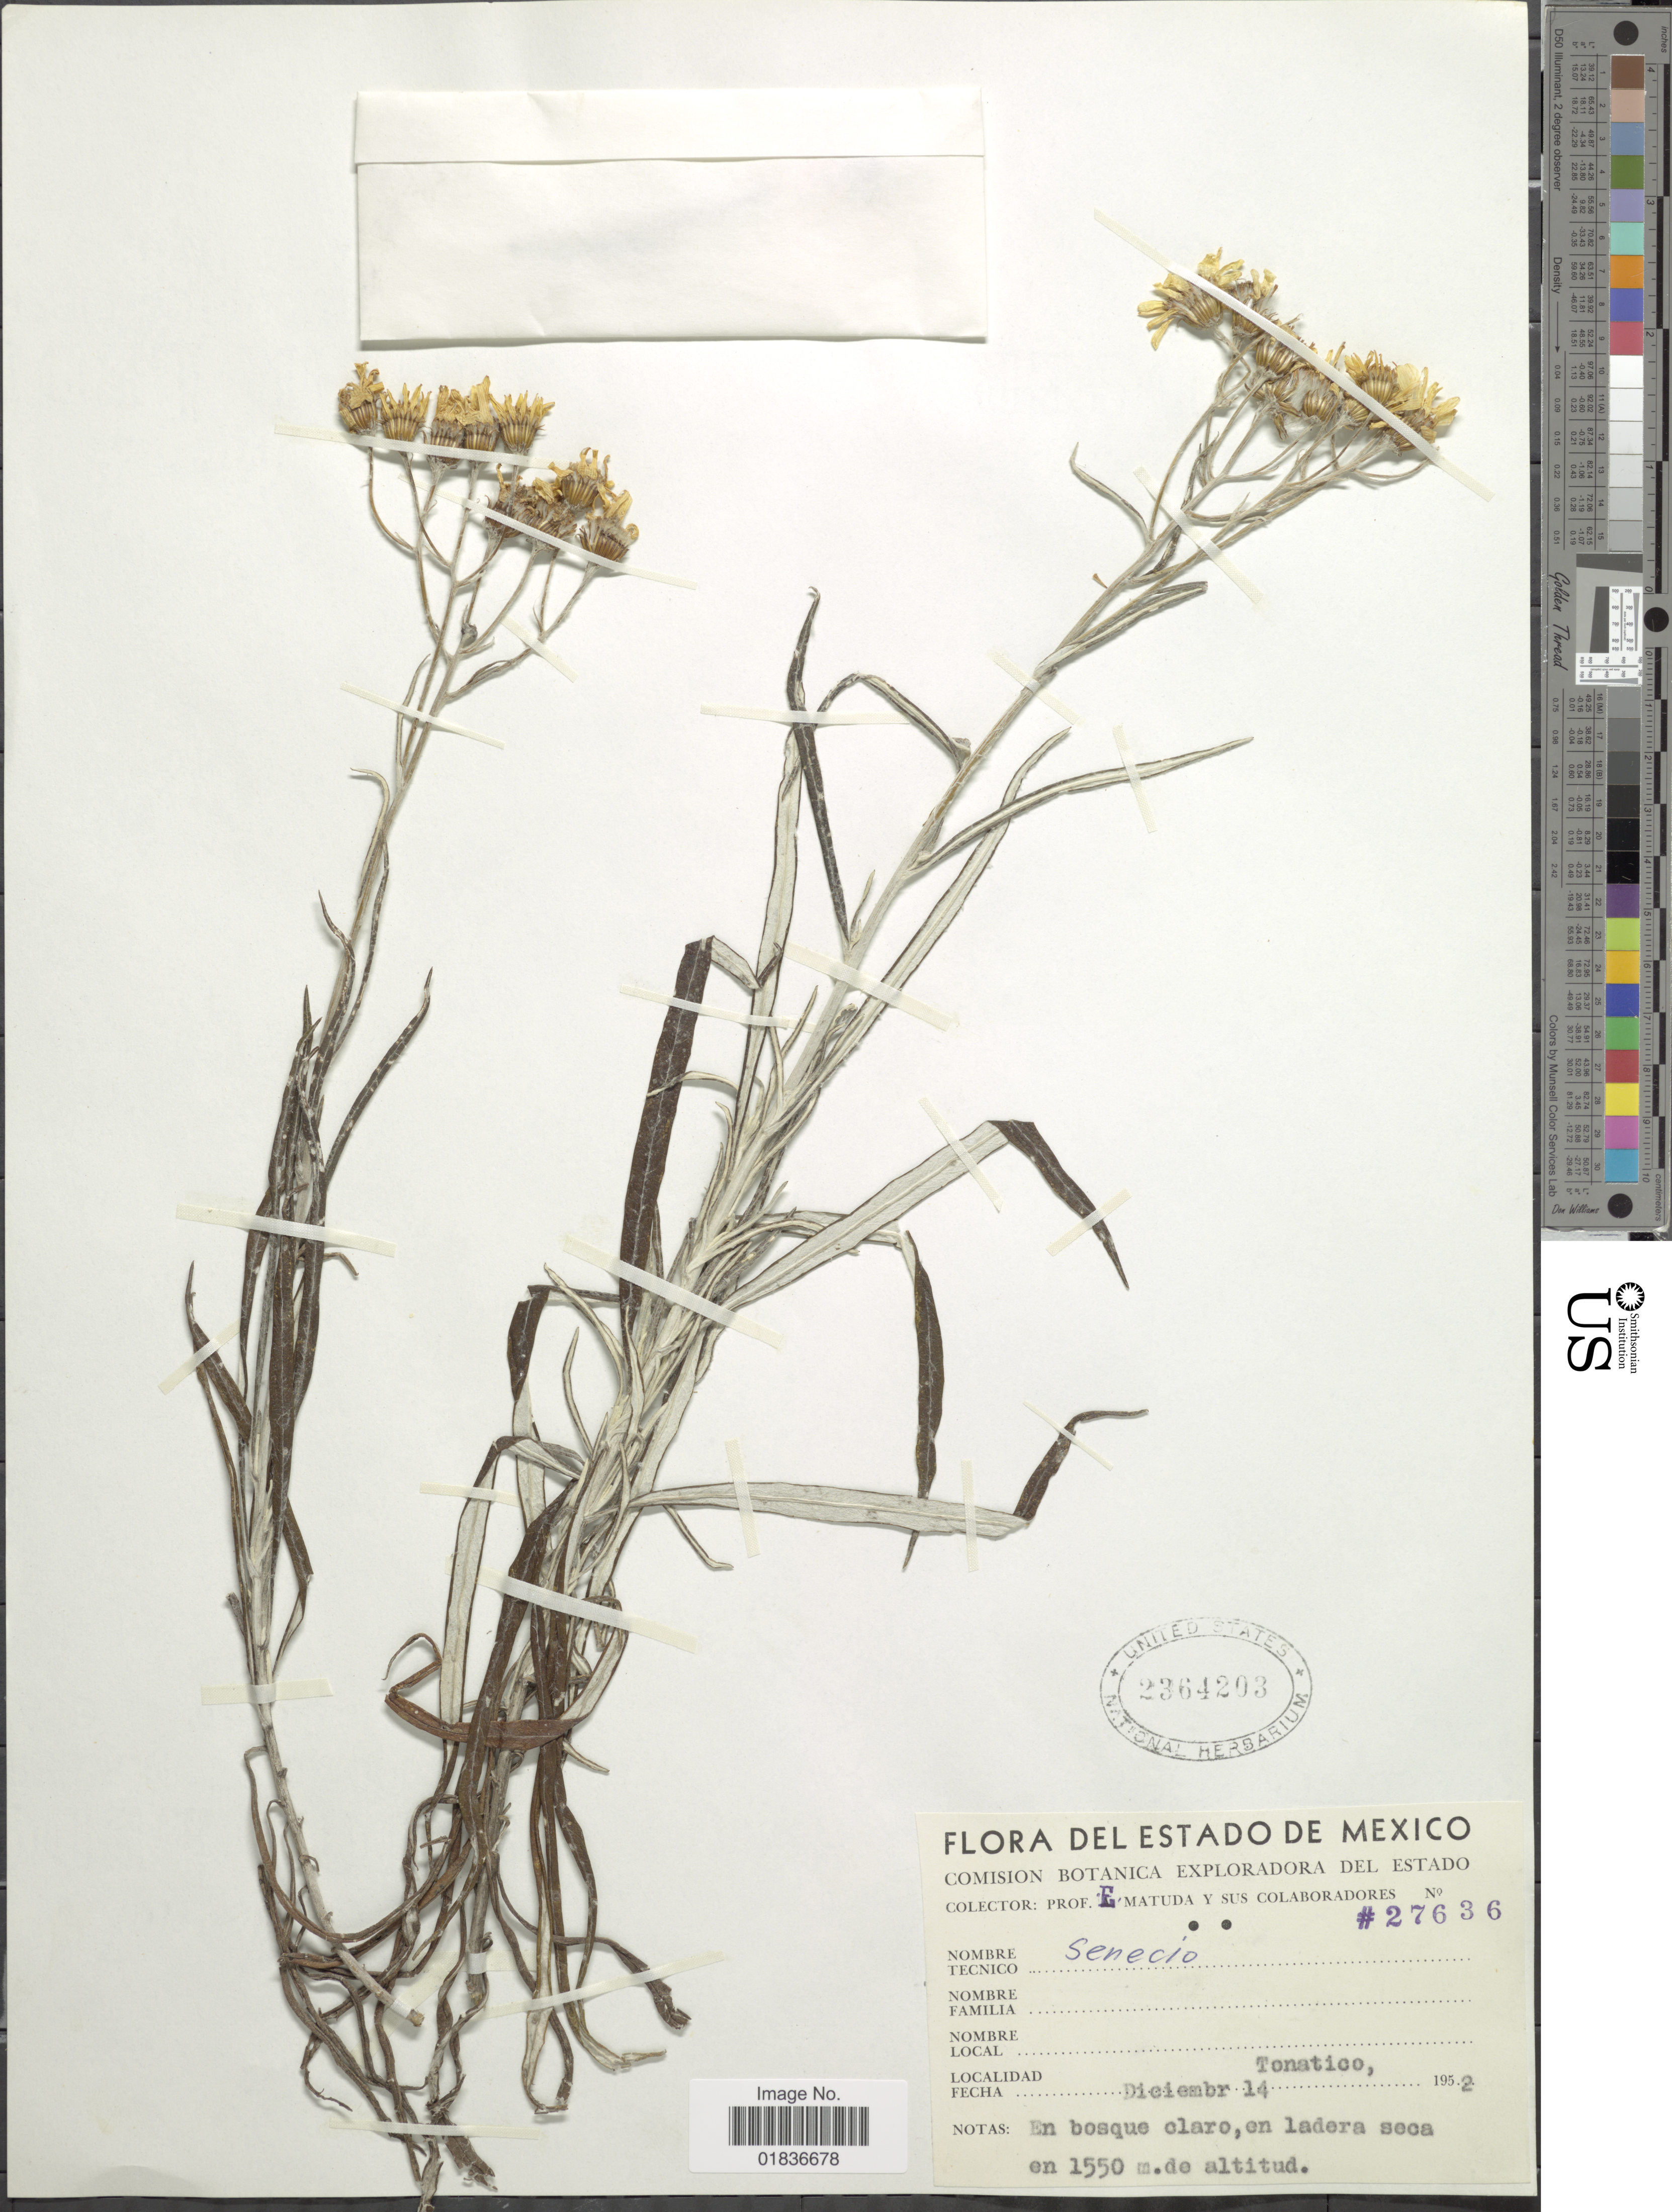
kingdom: Plantae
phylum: Tracheophyta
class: Magnoliopsida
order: Asterales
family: Asteraceae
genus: Senecio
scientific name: Senecio sp.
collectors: E. Matuda & et al.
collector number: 27636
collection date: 1952-12-12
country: Mexico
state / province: México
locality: Estado de México. Tonatico.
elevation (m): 1550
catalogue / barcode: US 2364203